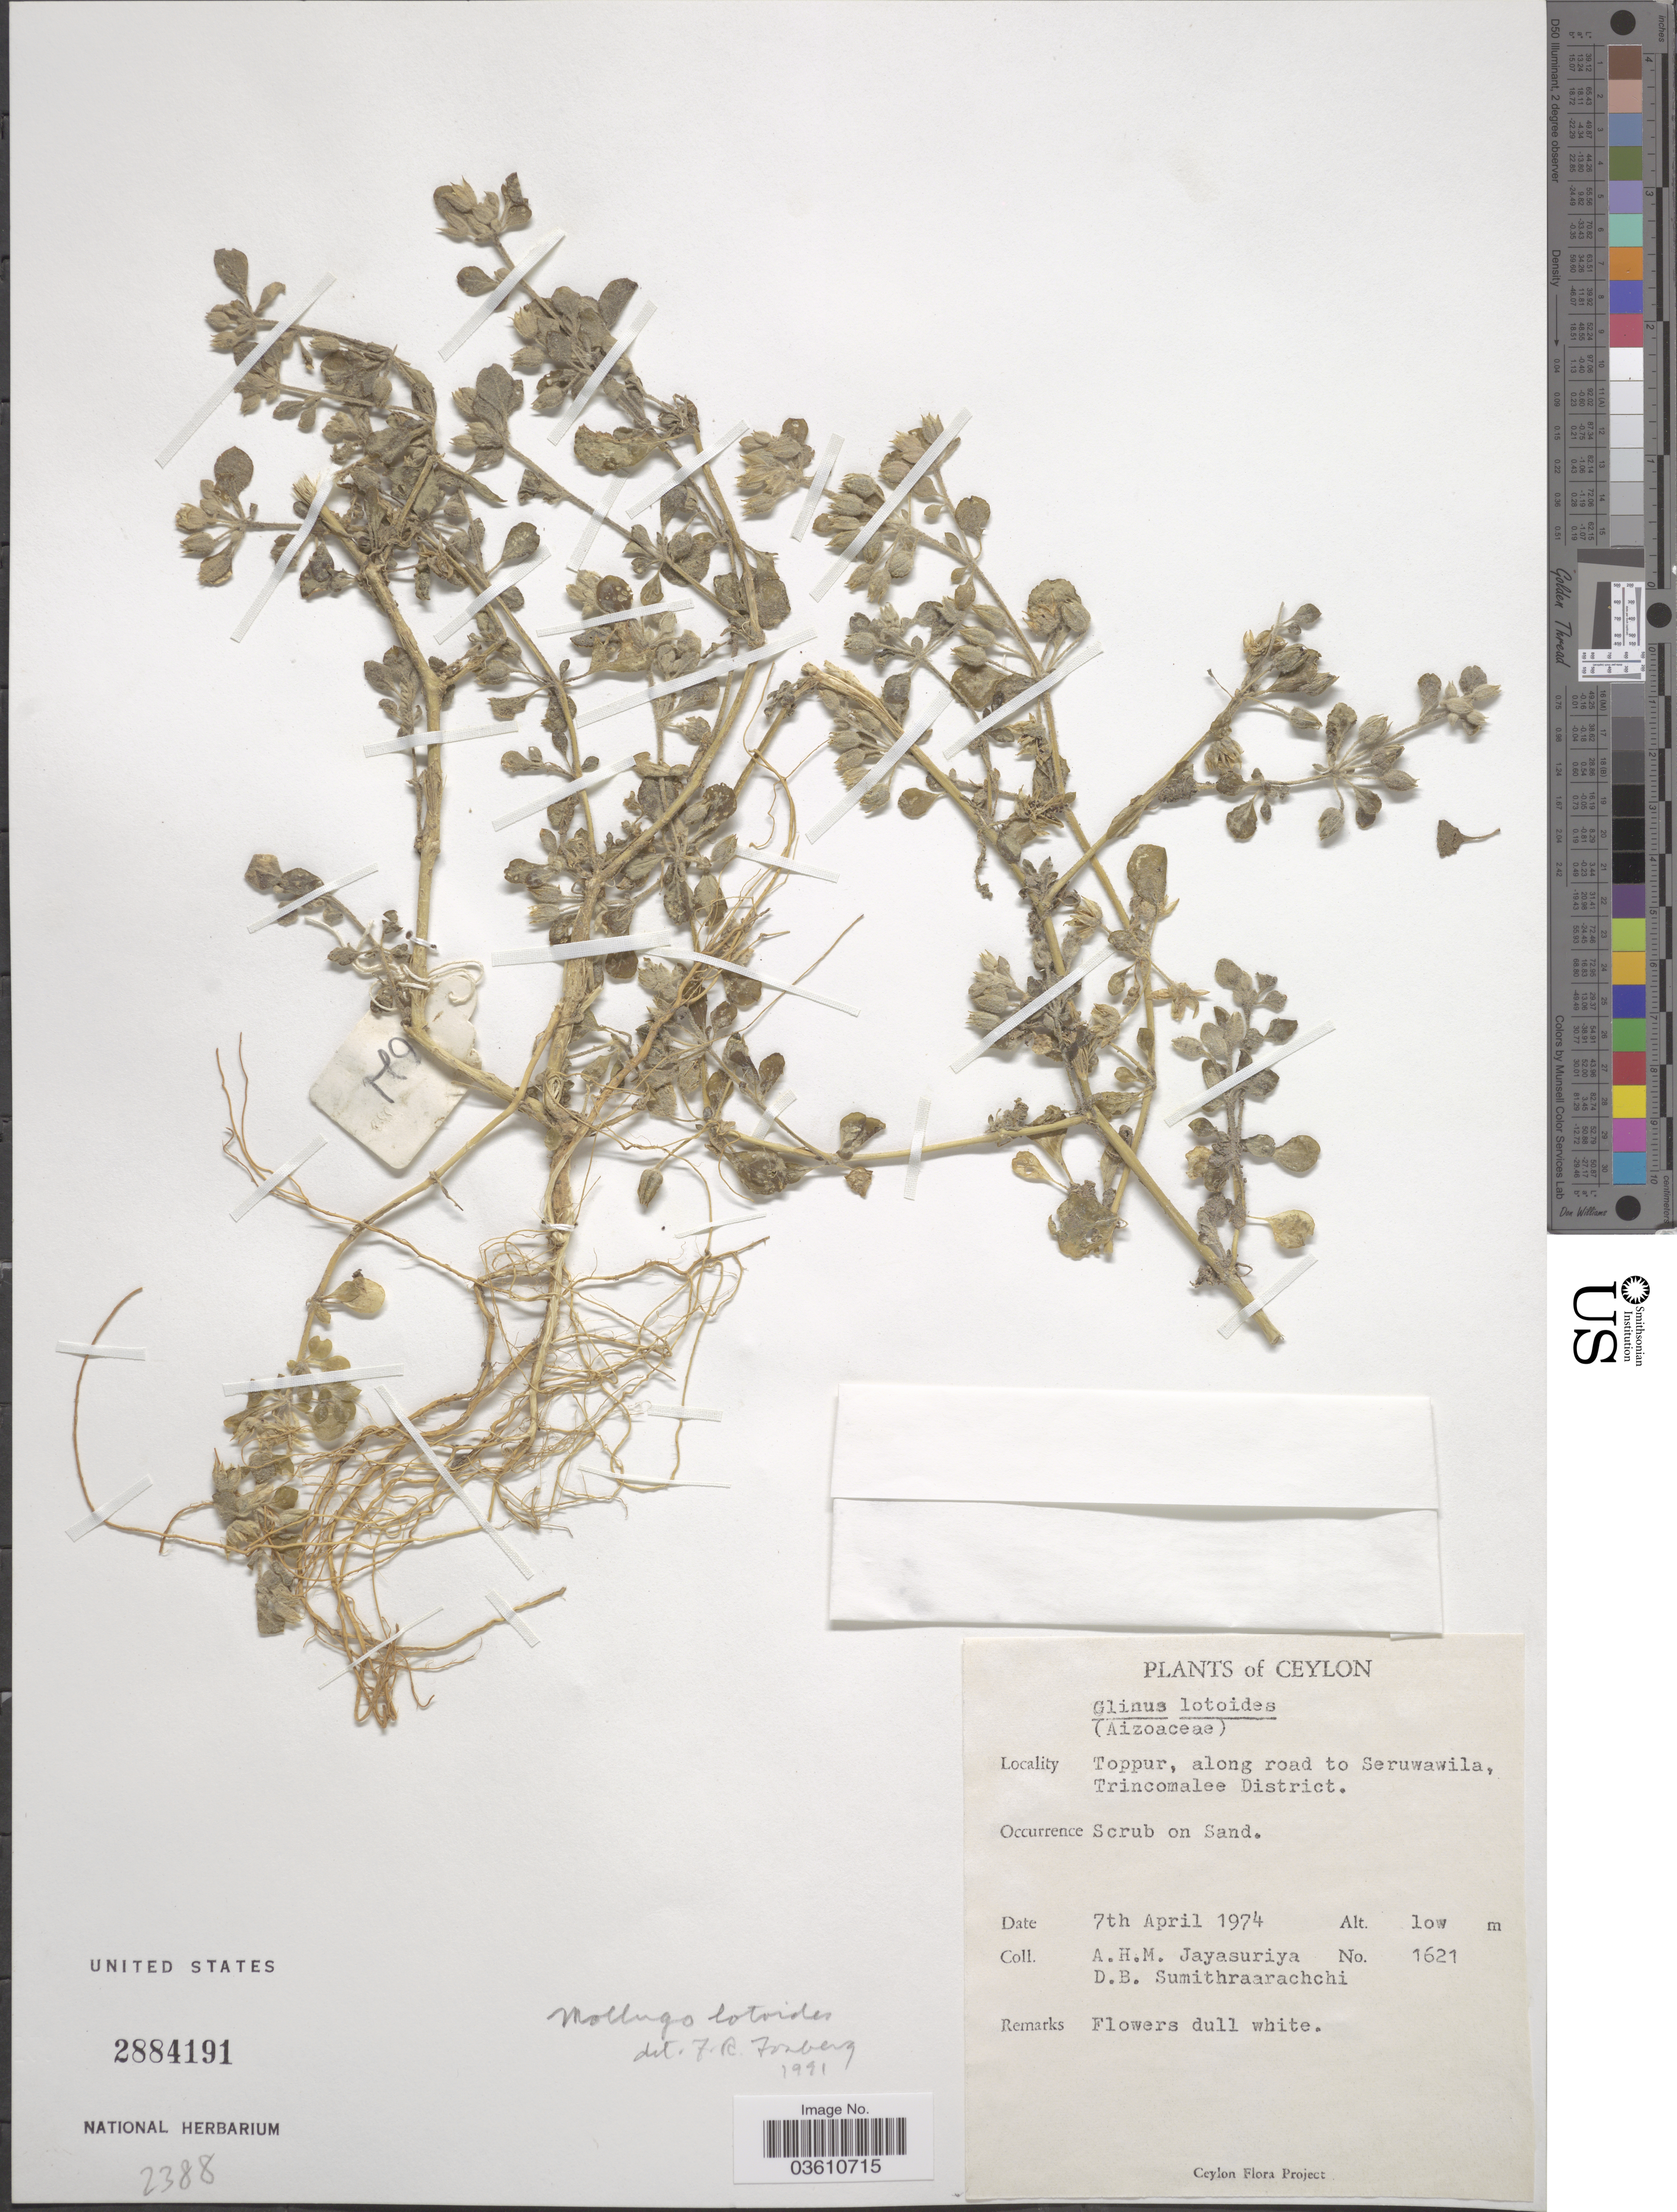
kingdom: Plantae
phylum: Tracheophyta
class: Magnoliopsida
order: Caryophyllales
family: Molluginaceae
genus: Glinus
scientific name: Glinus lotoides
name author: L.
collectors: A. H. Jayasuriya & D. B. Sumithraarachchi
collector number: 1621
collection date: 1974-04-07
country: Sri Lanka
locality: Ceylon. Toppur, along road to Seruwawila, Trincomalee District.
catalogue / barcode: US 2884191